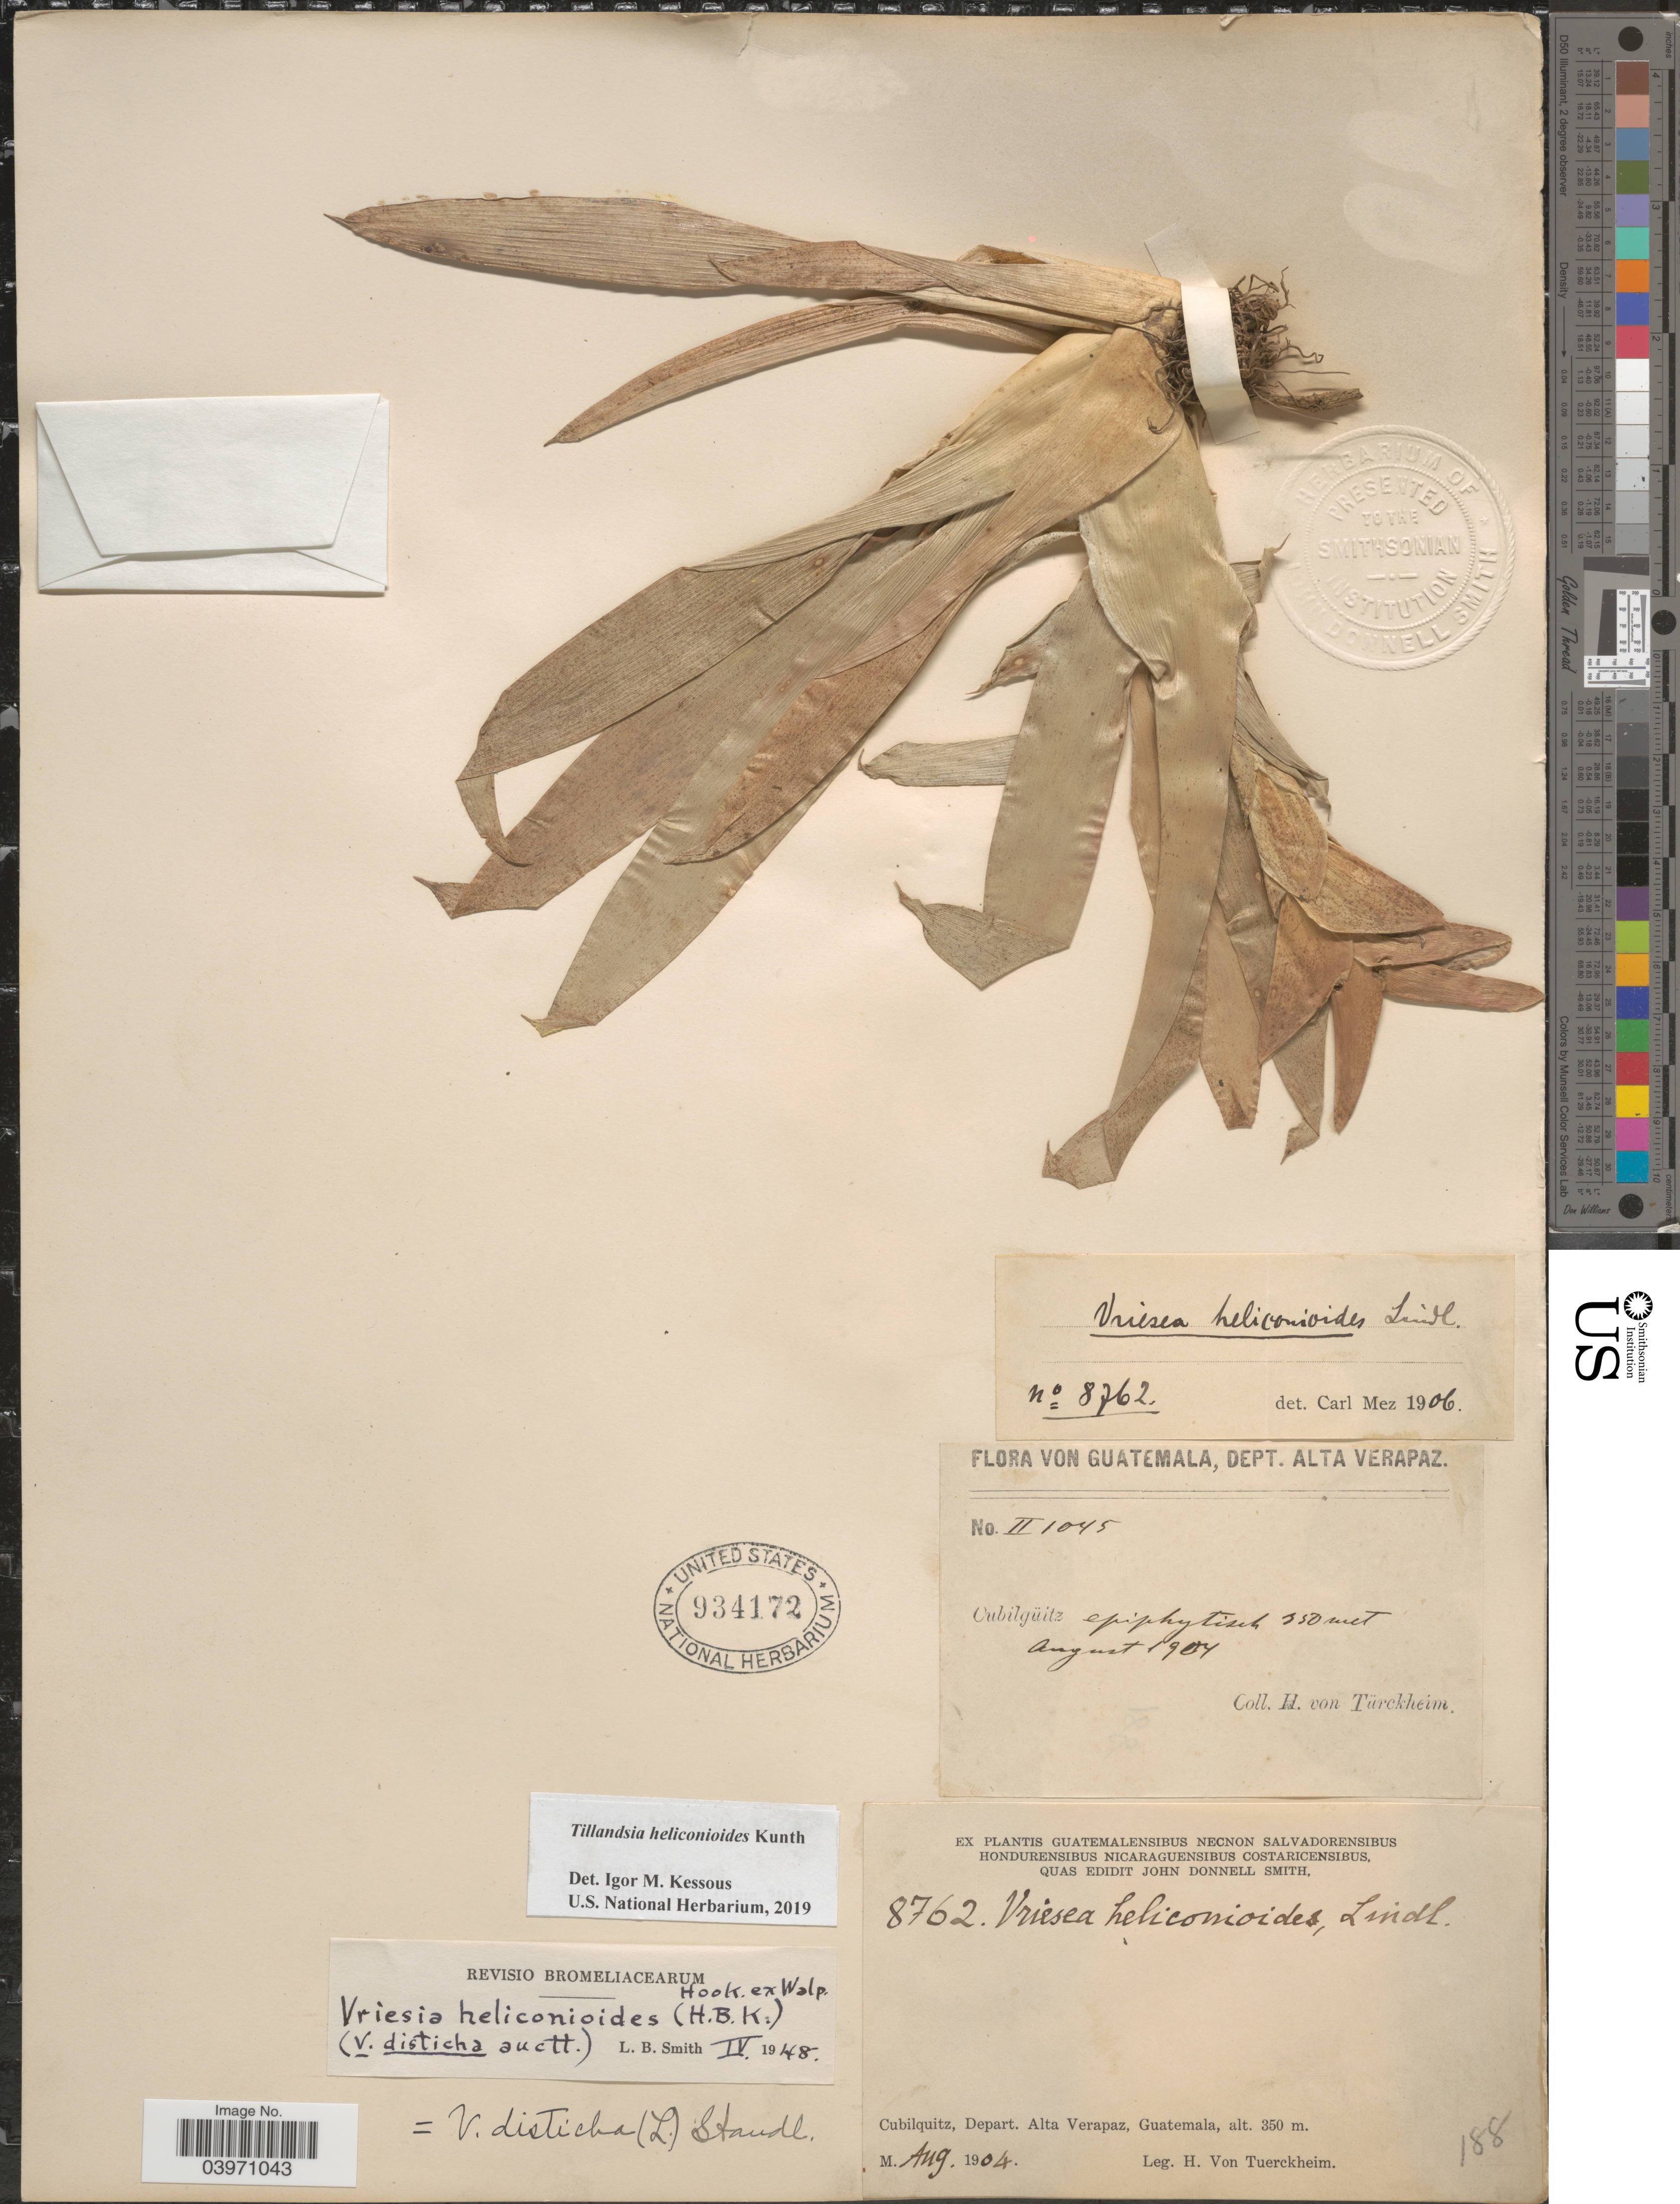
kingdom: Plantae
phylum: Tracheophyta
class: Liliopsida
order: Poales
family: Bromeliaceae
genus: Tillandsia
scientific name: Tillandsia heliconioides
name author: Kunth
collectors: H. von Türckheim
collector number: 8762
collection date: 1904-08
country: Guatemala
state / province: Alta Verapaz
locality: Cubilquitz, Depart. Alta Verapaz.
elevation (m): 350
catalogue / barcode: US 934172